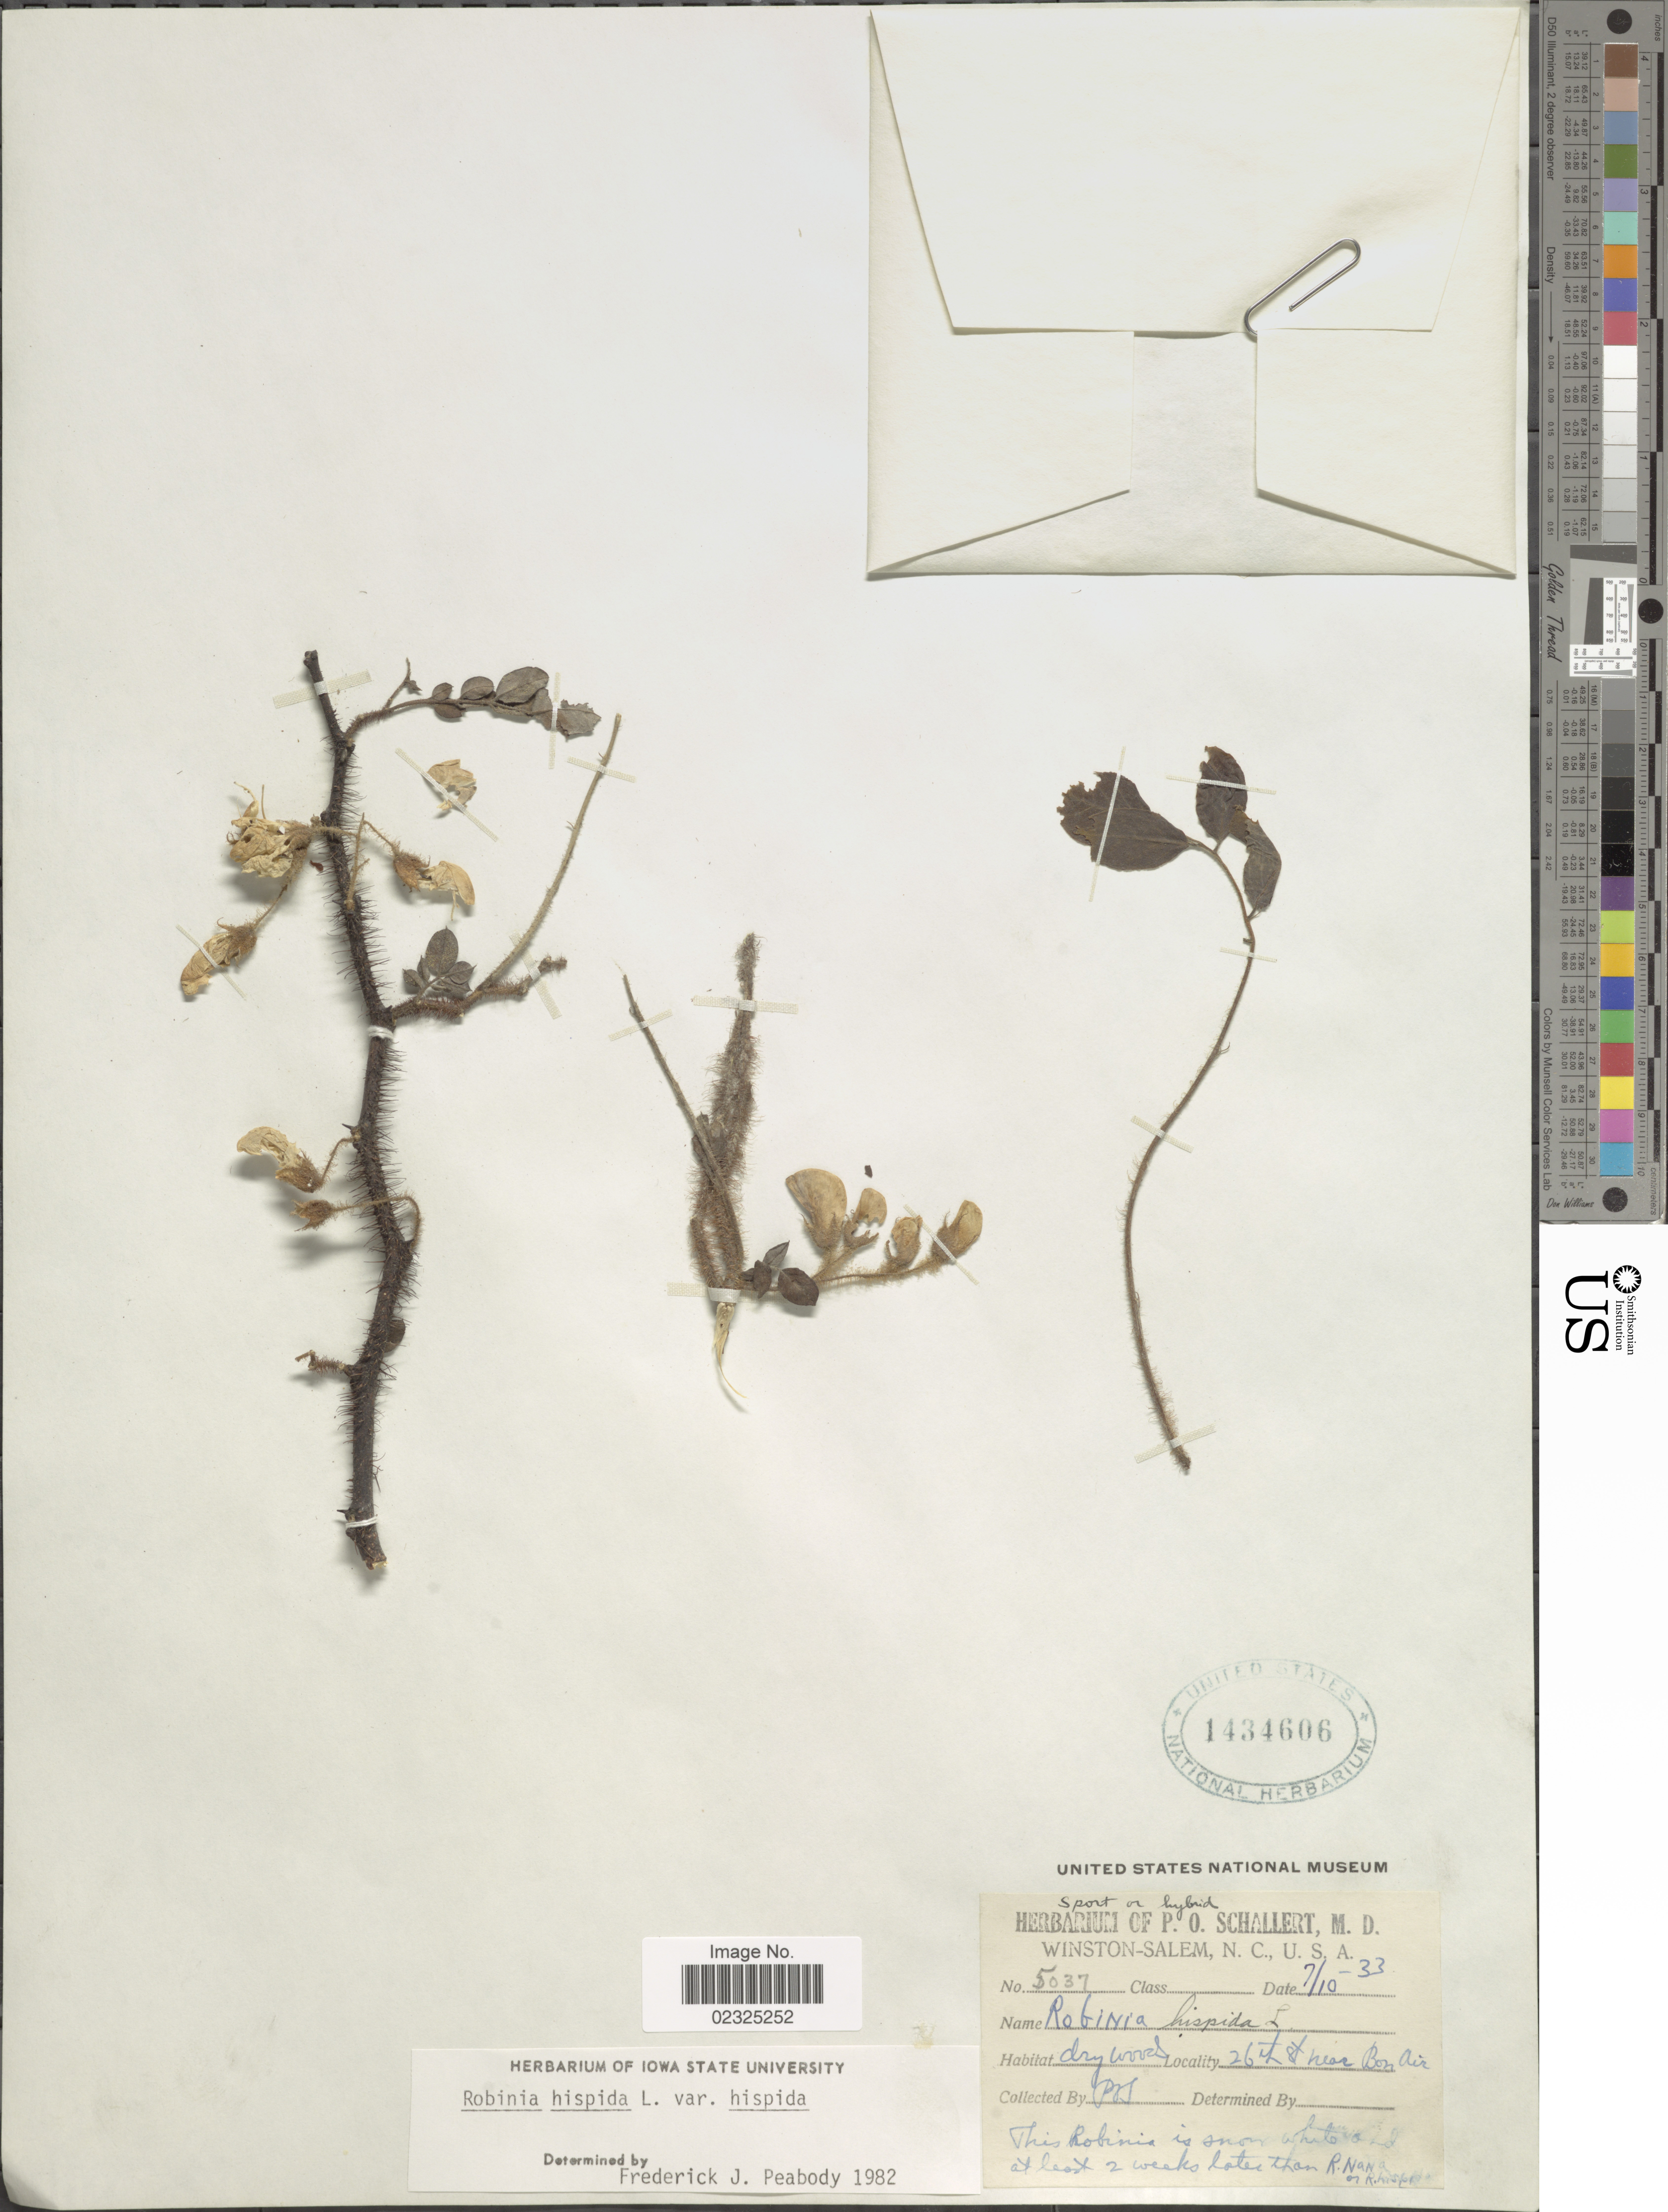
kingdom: Plantae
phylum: Tracheophyta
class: Magnoliopsida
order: Fabales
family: Fabaceae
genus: Robinia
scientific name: Robinia hispida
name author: L.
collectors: P. Schallert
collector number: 5037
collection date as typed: Transcribed d/m/y: 7/10/33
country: United States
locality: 26th st near Bon Air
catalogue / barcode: US 1434606